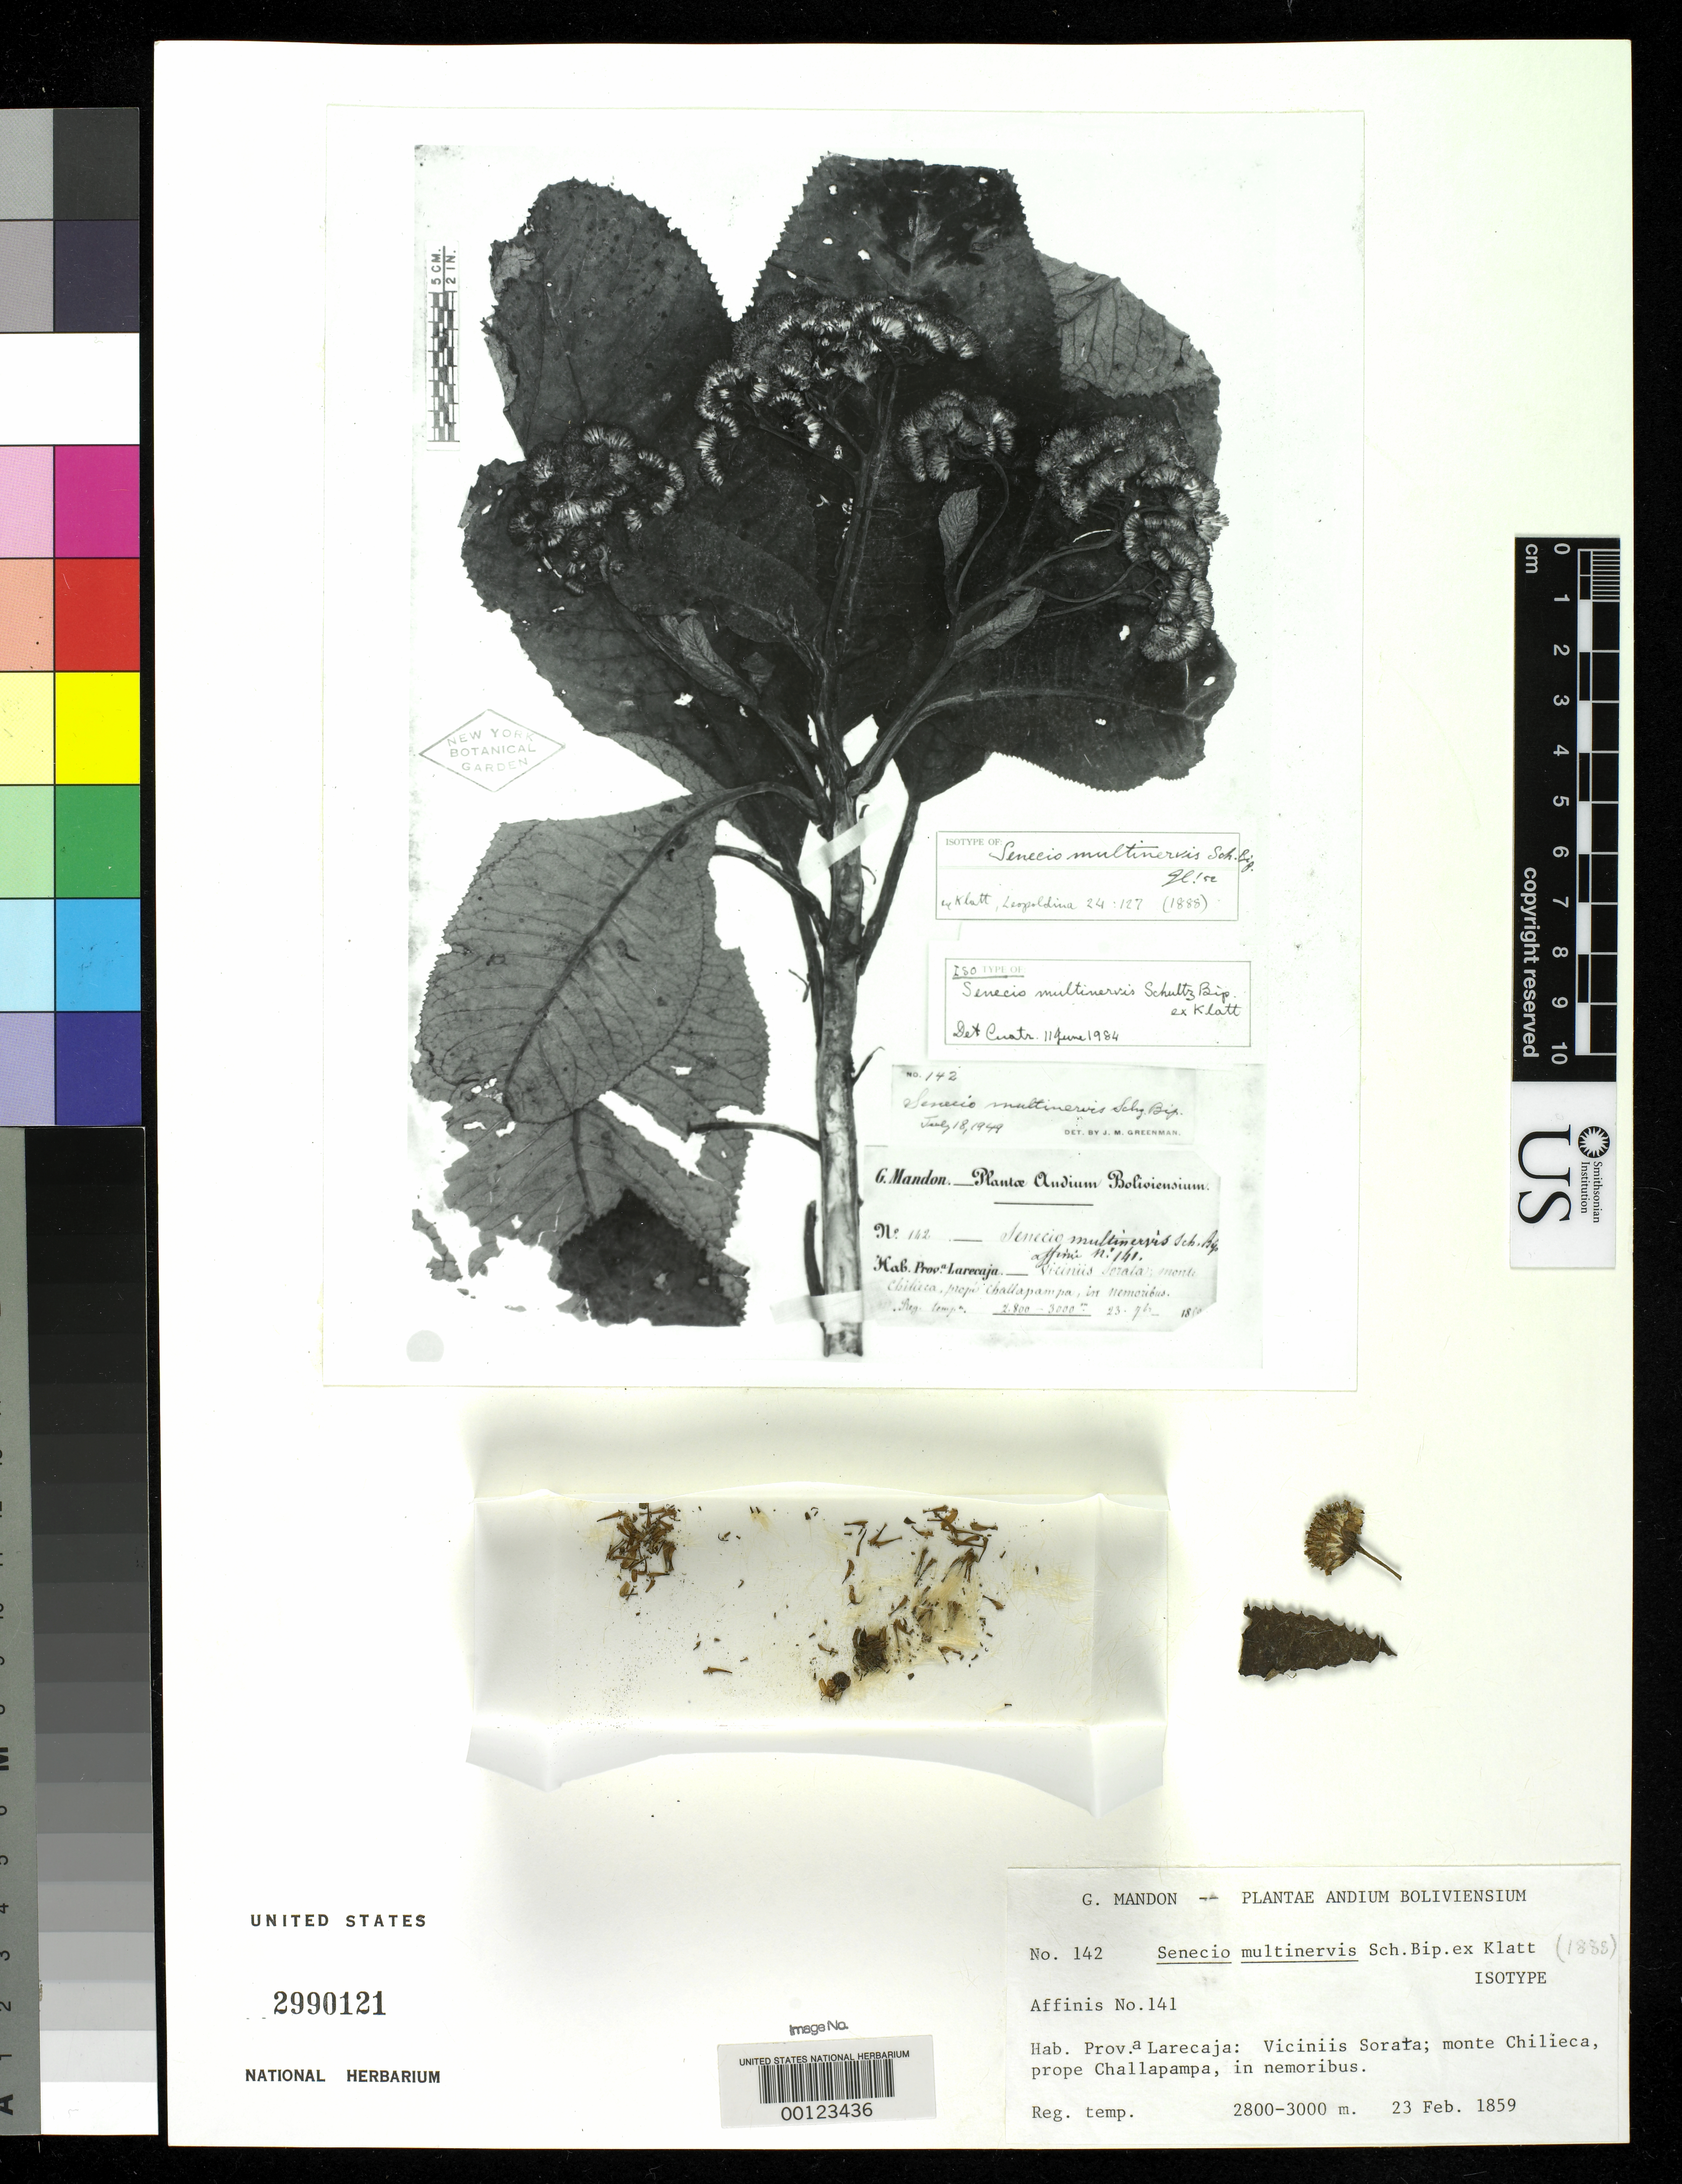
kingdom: Plantae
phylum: Tracheophyta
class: Magnoliopsida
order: Asterales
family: Asteraceae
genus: Senecio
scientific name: Senecio multinervis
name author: Sch. Bip. ex Klatt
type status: Type Fragment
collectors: G. Mandon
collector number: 142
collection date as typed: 23 Feb 1859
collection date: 1859-02-23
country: Bolivia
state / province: La Paz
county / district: Larecaja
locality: Vicinity of Sorata, Monte Chilieca, near ChallaPampa.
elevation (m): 2800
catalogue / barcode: US 2990121